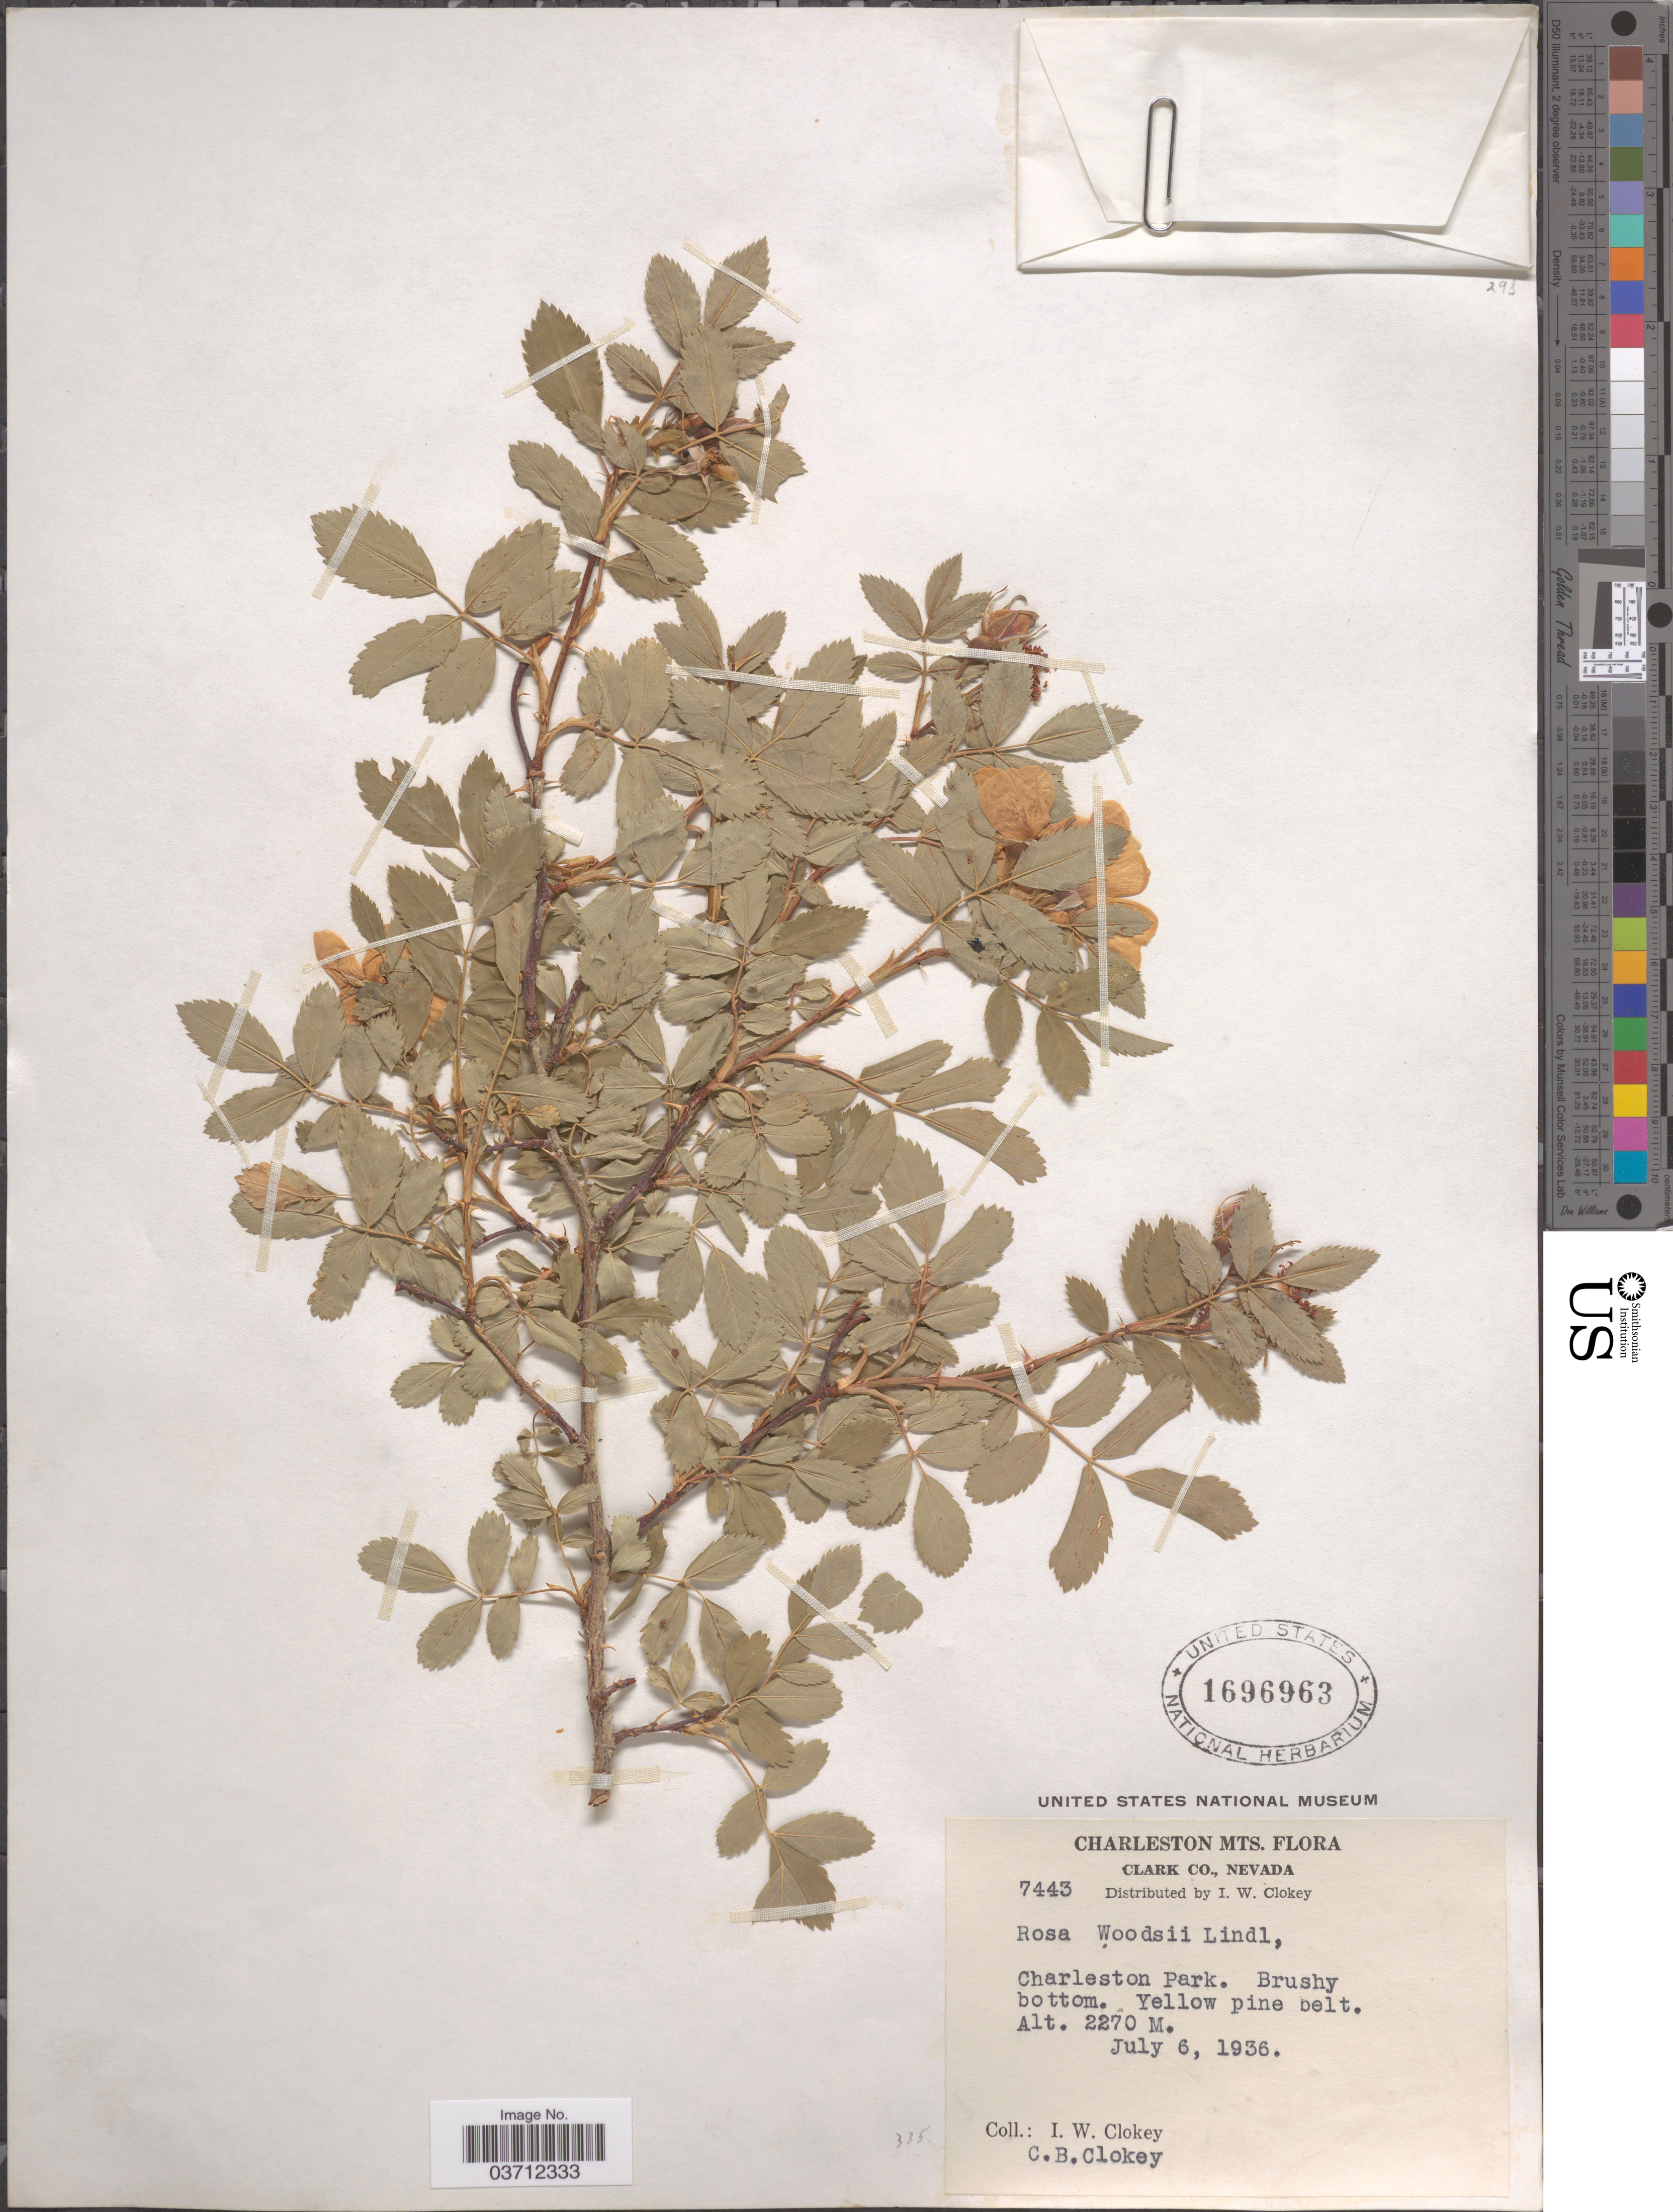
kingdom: Plantae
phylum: Tracheophyta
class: Magnoliopsida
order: Rosales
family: Rosaceae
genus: Rosa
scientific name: Rosa woodsii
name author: Lindl.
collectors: I. W. Clokey & C. Clokey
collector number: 7443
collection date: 1936-07-06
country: United States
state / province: Nevada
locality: Charleston Mts. Clark Co. Charleston Park. Brushy bottom.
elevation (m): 2270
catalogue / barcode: US 1696963